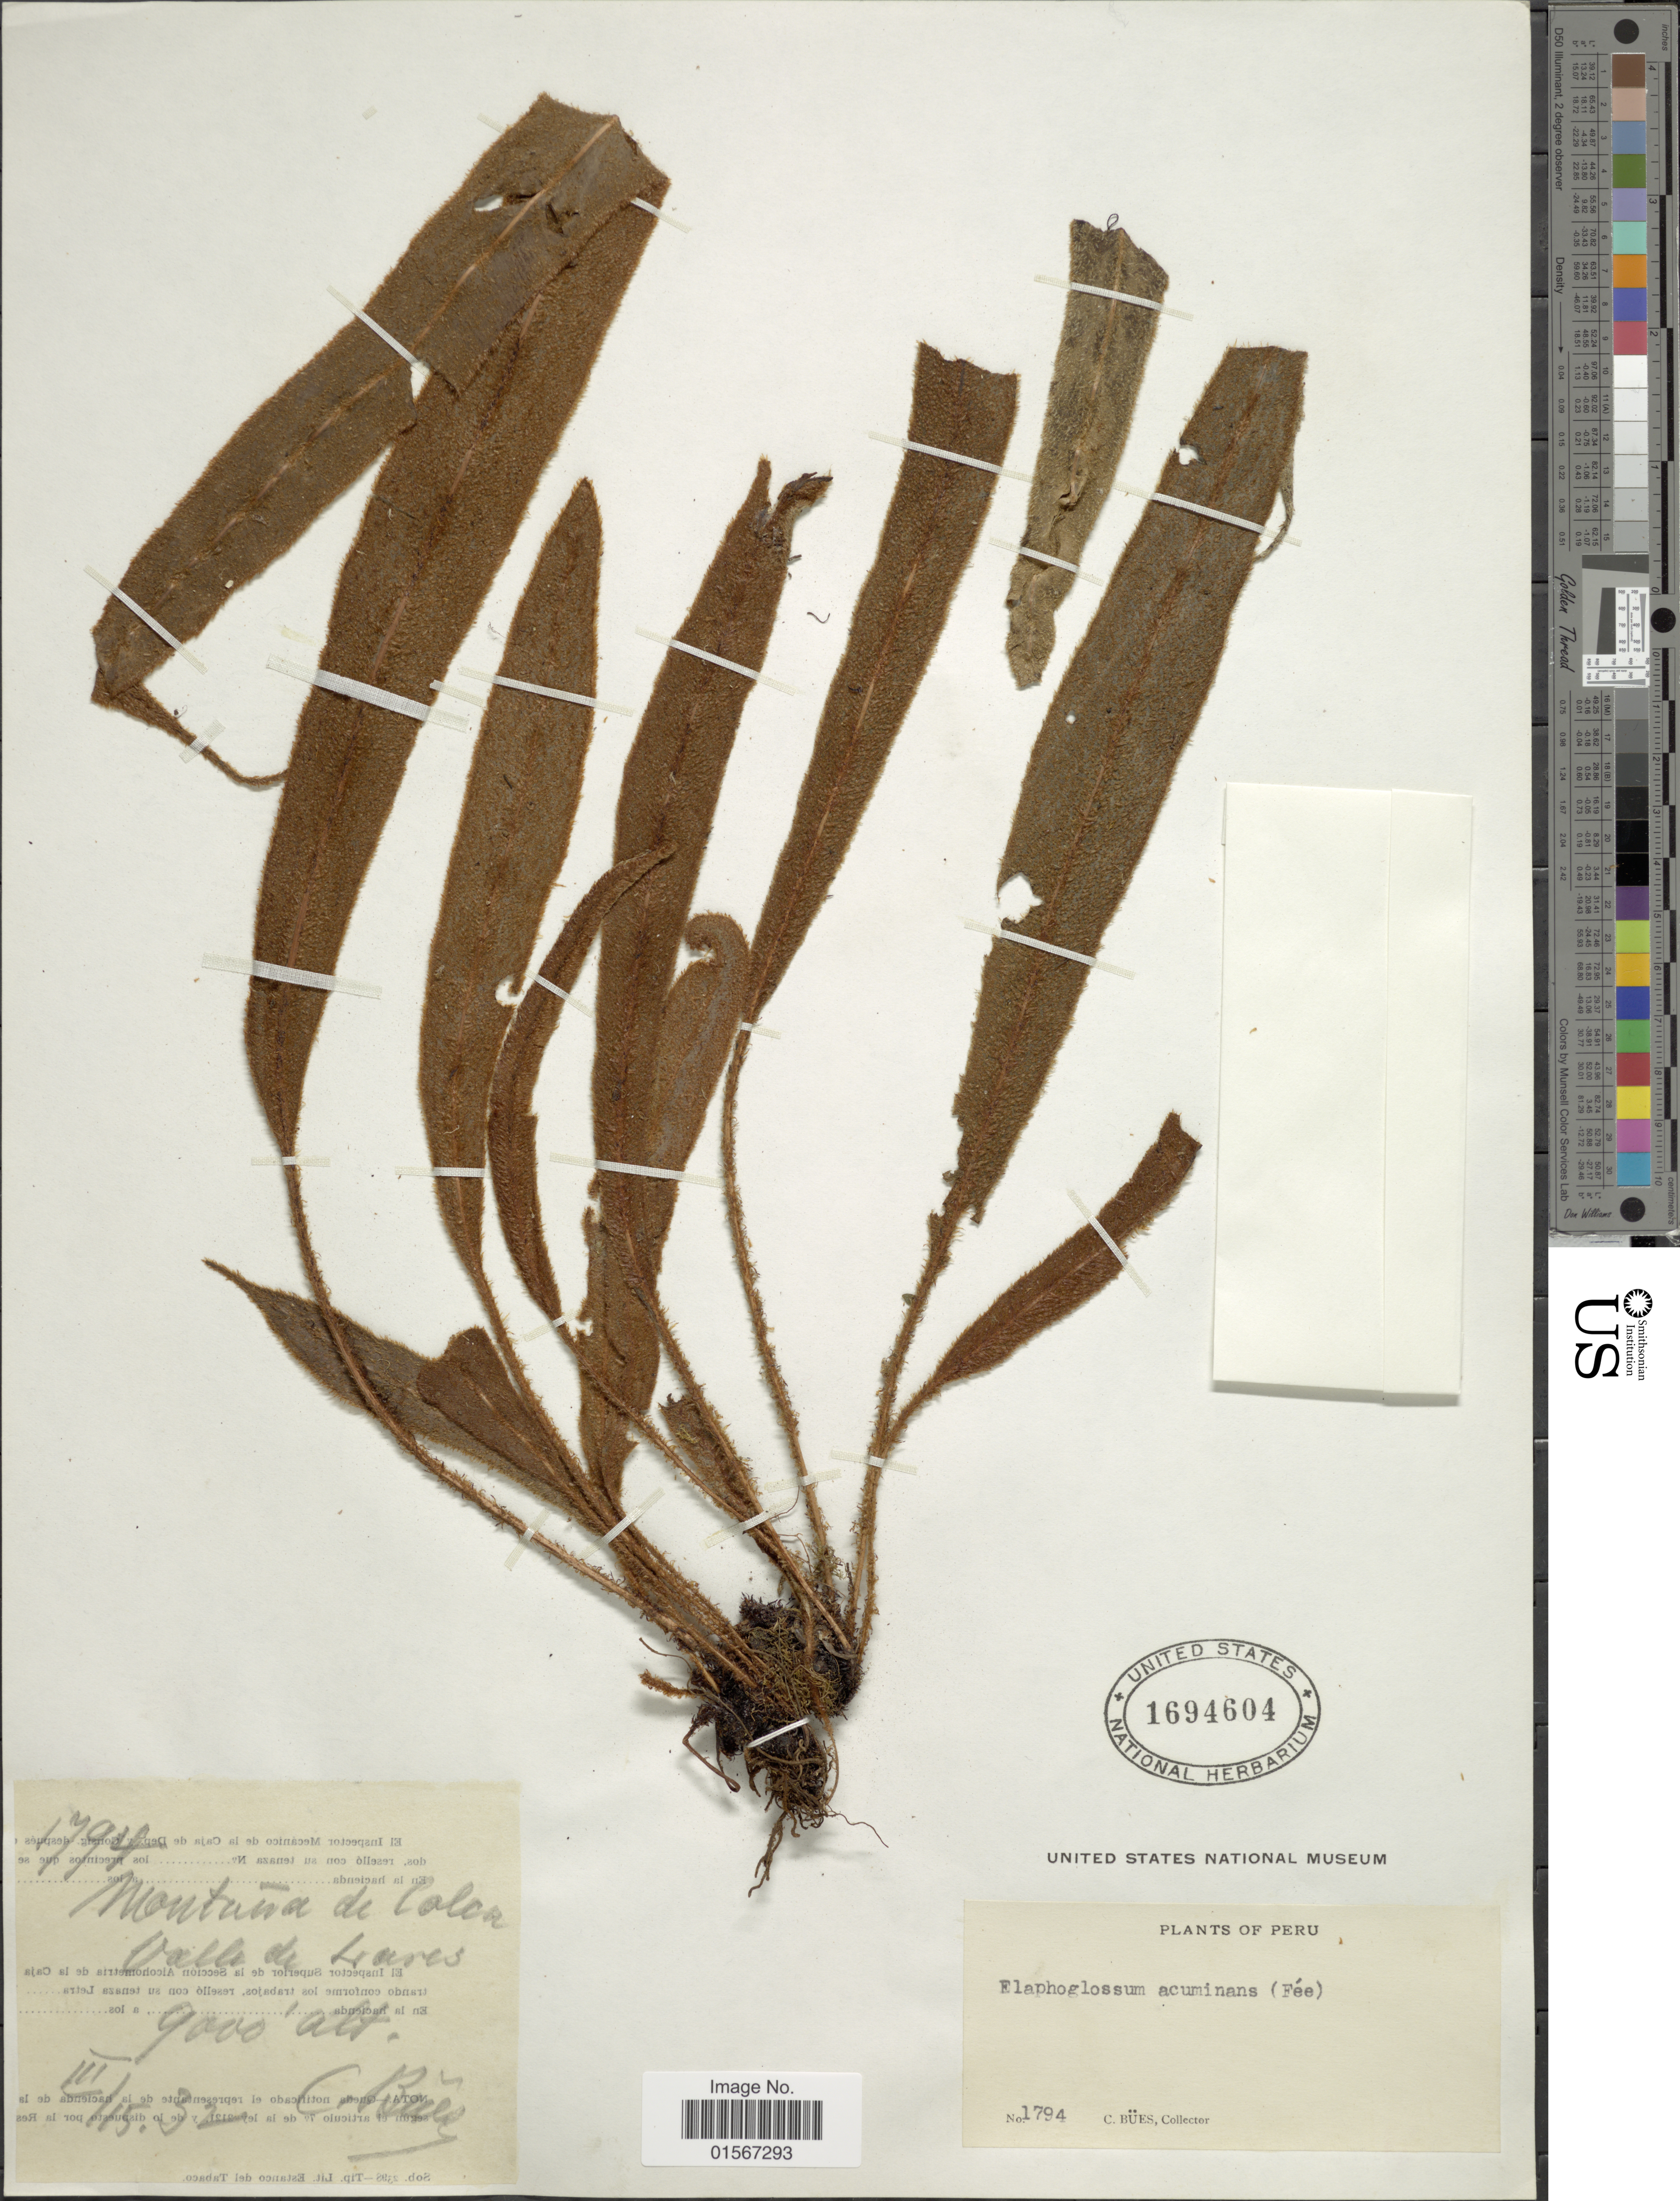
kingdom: Plantae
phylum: Tracheophyta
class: Polypodiopsida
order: Polypodiales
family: Dryopteridaceae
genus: Elaphoglossum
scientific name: Elaphoglossum paleaceum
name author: (Hook. & Grev.) Sledge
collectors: C. Bues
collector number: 1794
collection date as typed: Transcribed d/m/y: 15/3/32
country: Peru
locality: Peru, Montana de Colca, Valle de Lares.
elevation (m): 2743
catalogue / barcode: US 1694604